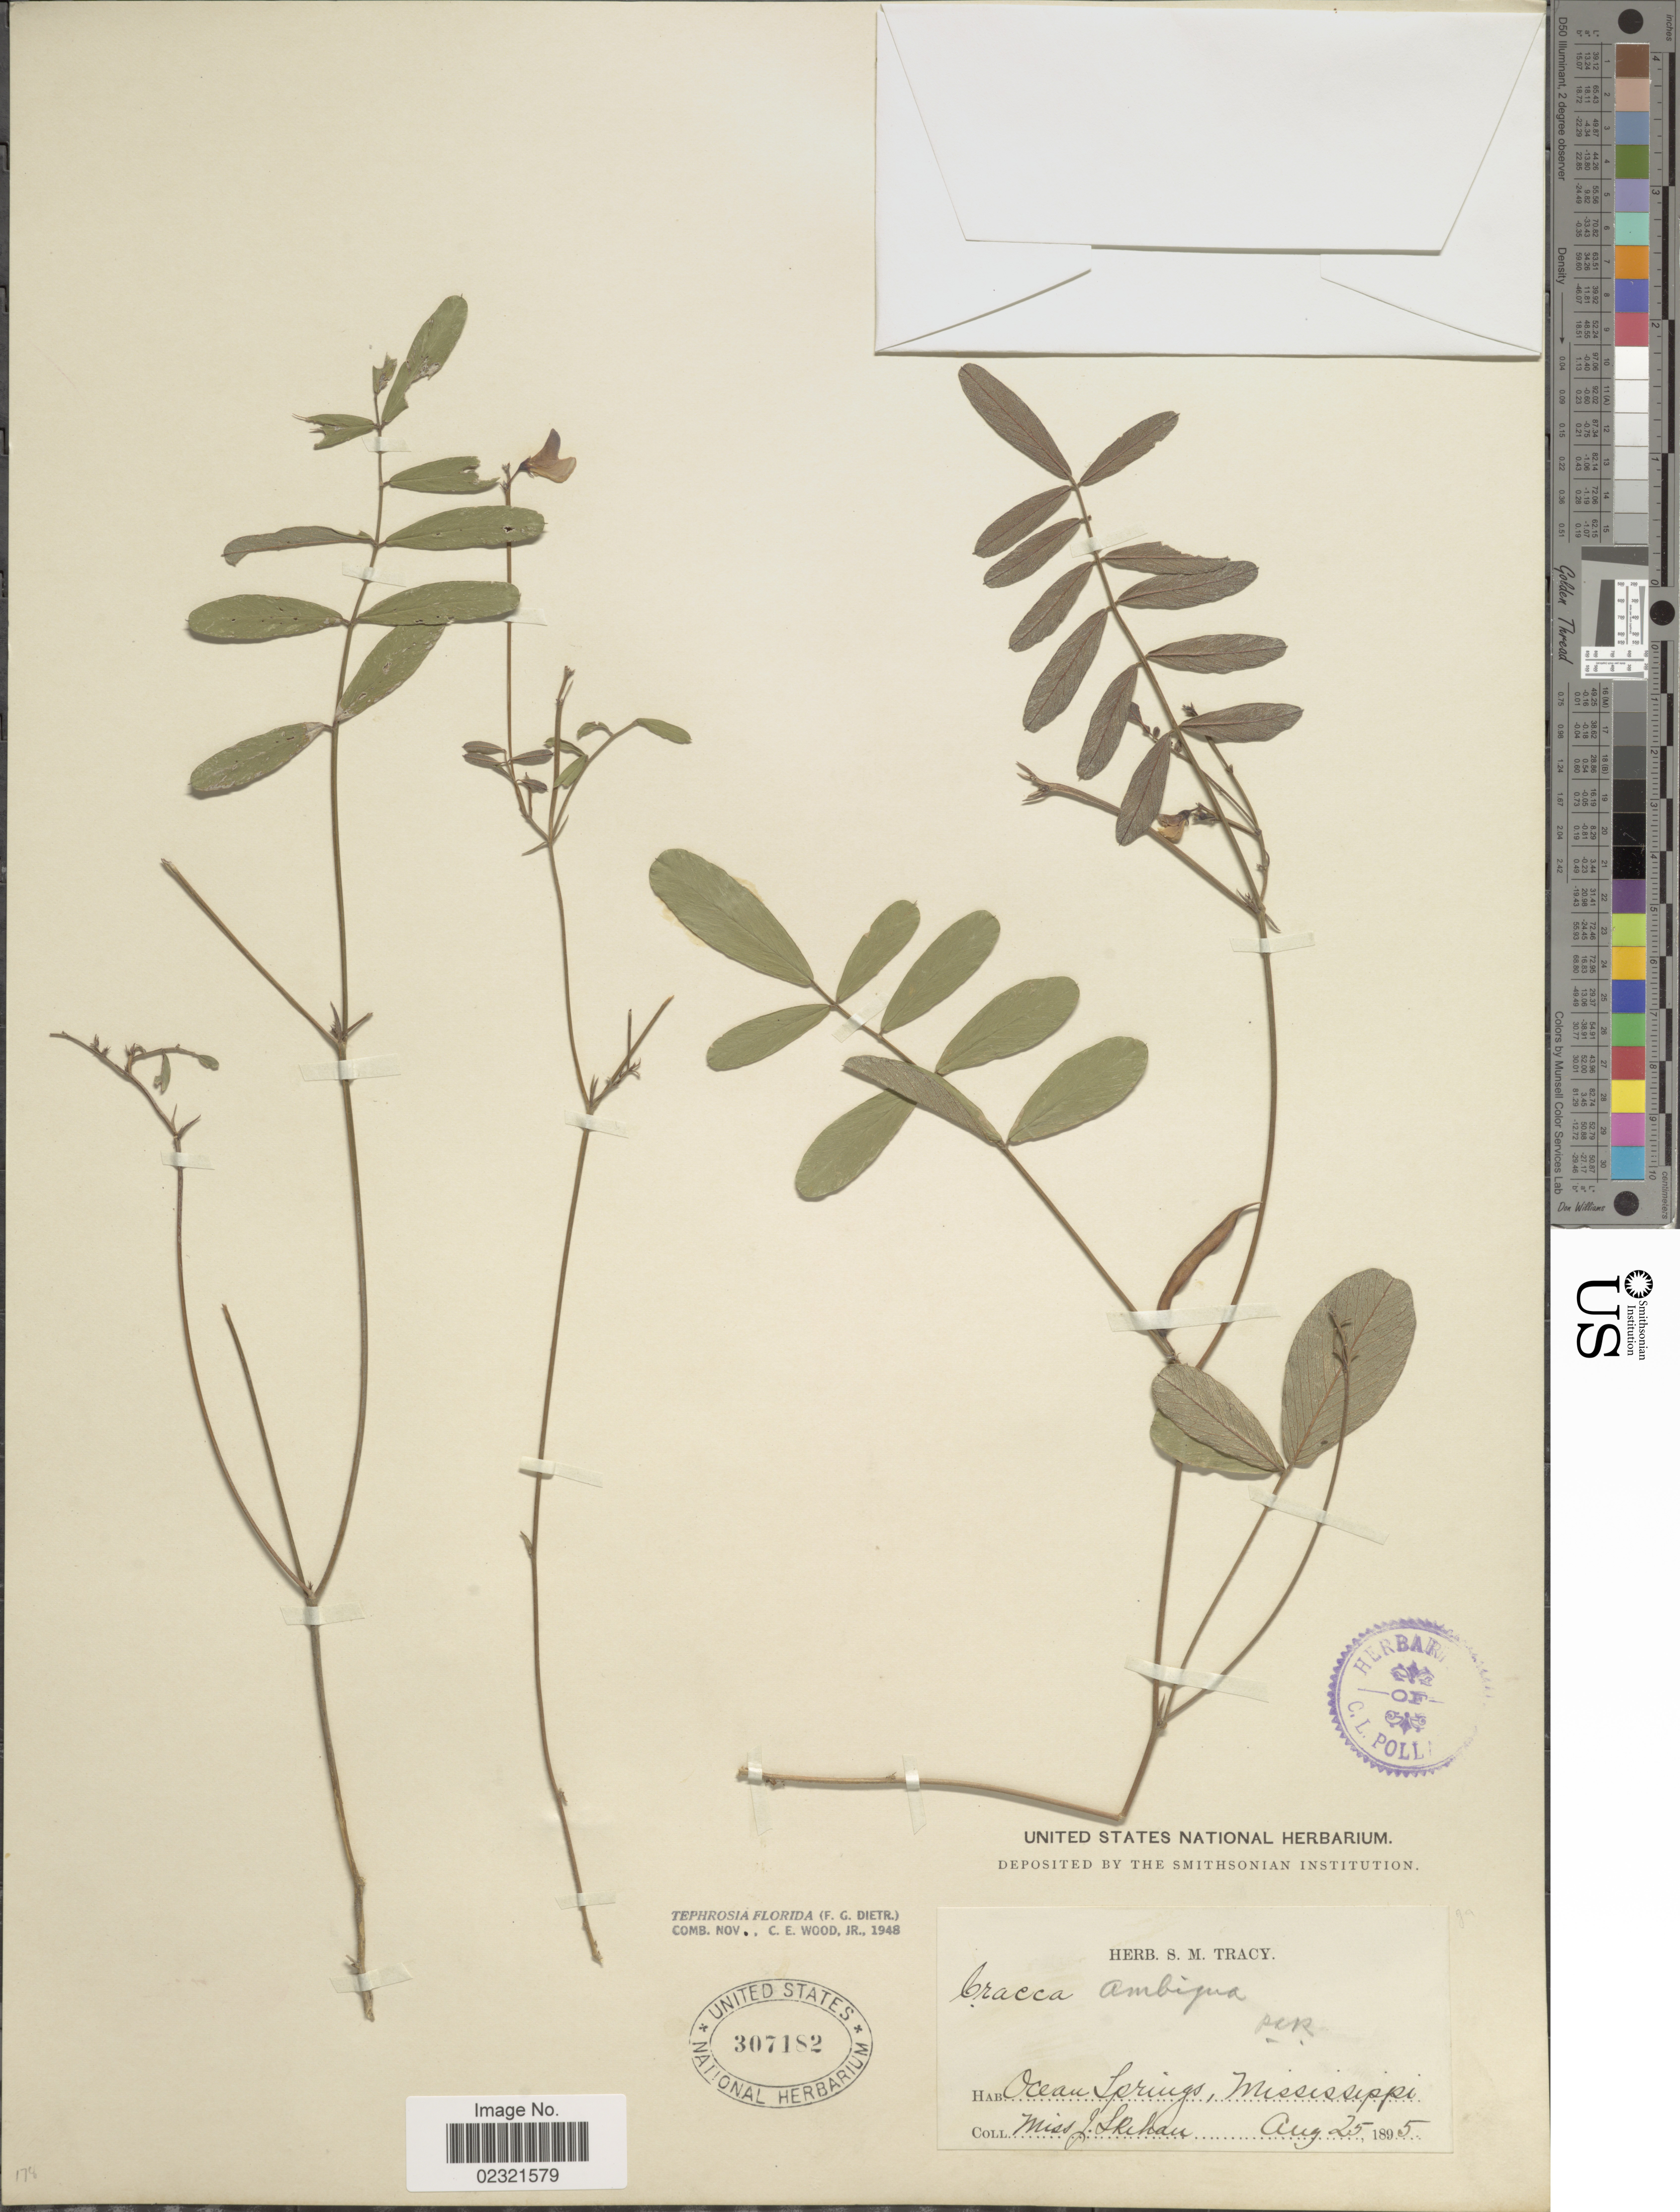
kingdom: Plantae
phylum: Tracheophyta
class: Magnoliopsida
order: Fabales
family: Fabaceae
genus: Tephrosia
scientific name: Tephrosia florida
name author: (Dietr.) C.E. Wood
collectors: J. Skehan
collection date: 1895-08-25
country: United States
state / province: Mississippi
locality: Ocean Springs.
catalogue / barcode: US 307182